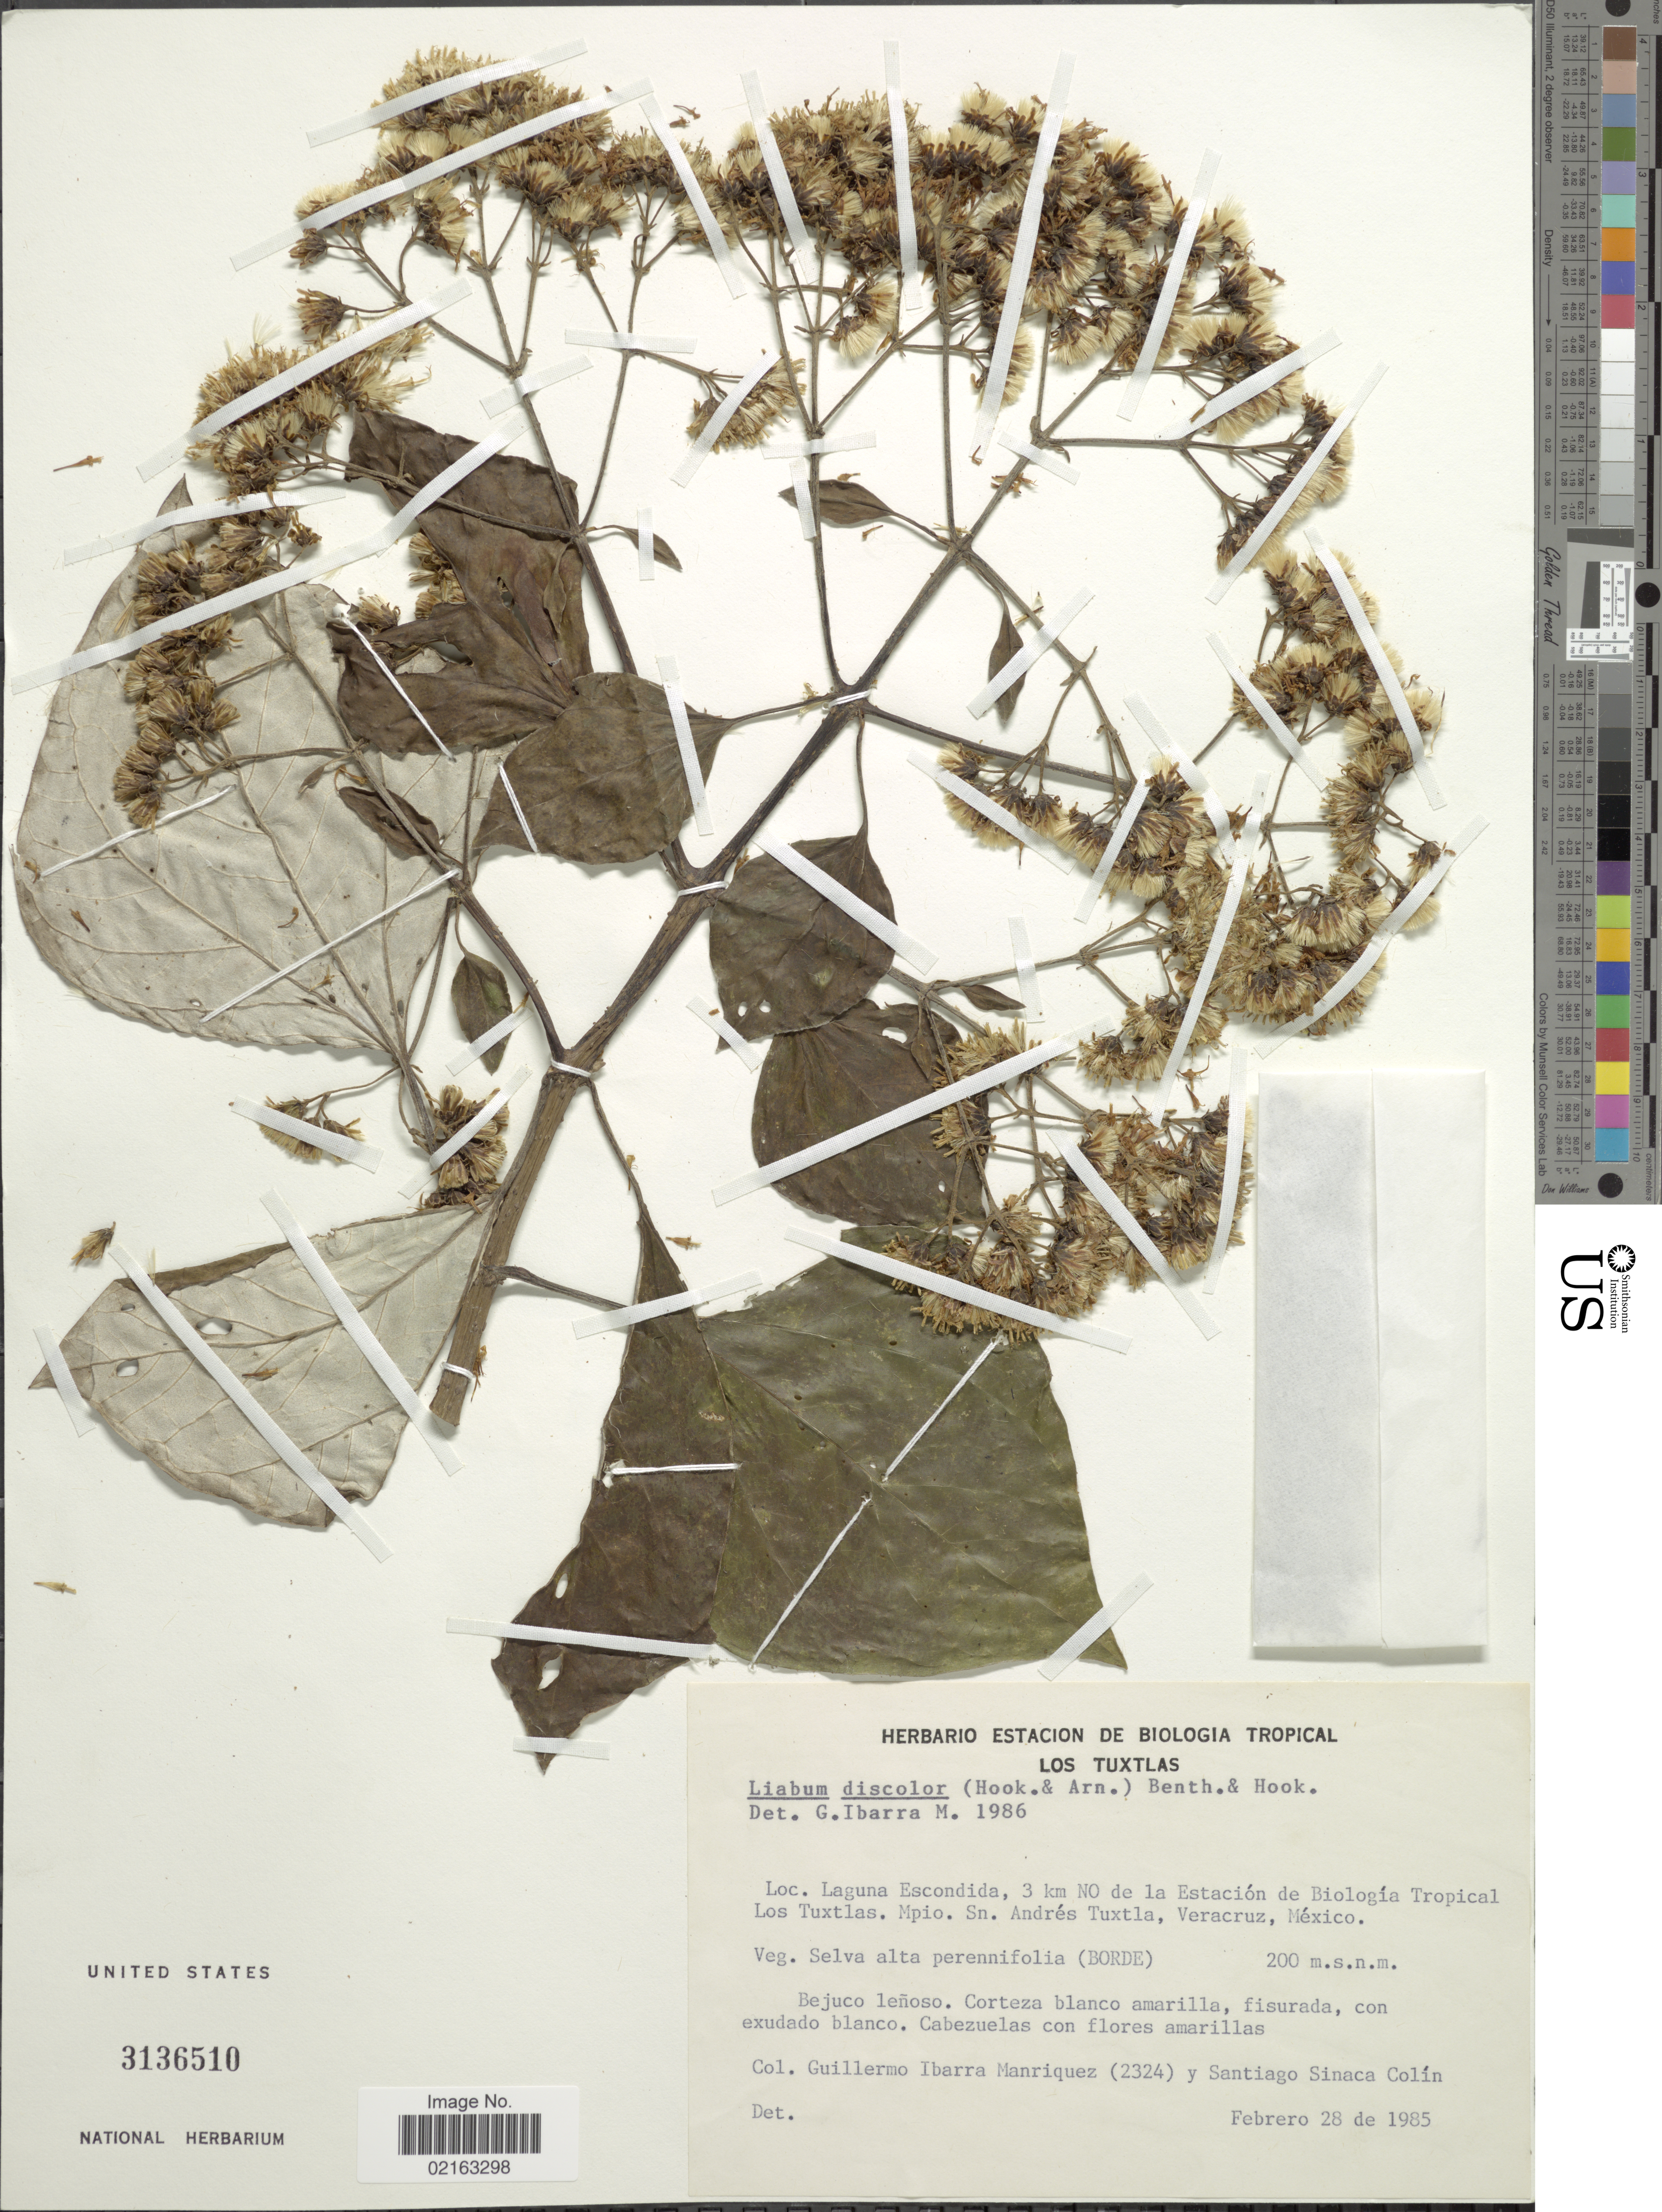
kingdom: Plantae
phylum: Tracheophyta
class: Magnoliopsida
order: Asterales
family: Asteraceae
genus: Sinclairia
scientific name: Sinclairia discolor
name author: Hook. & Arn.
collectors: G. Ibarra M. & S. Sinaca-Colin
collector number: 2324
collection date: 1985-02-28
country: Mexico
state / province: Veracruz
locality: Laguna Escondida, 3 km NO de la Estación de Biología Tropical Los Tuxtlas. Mpio. Sn. Andrés Tuxtla, Veracruz, México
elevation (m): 200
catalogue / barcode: US 3136510